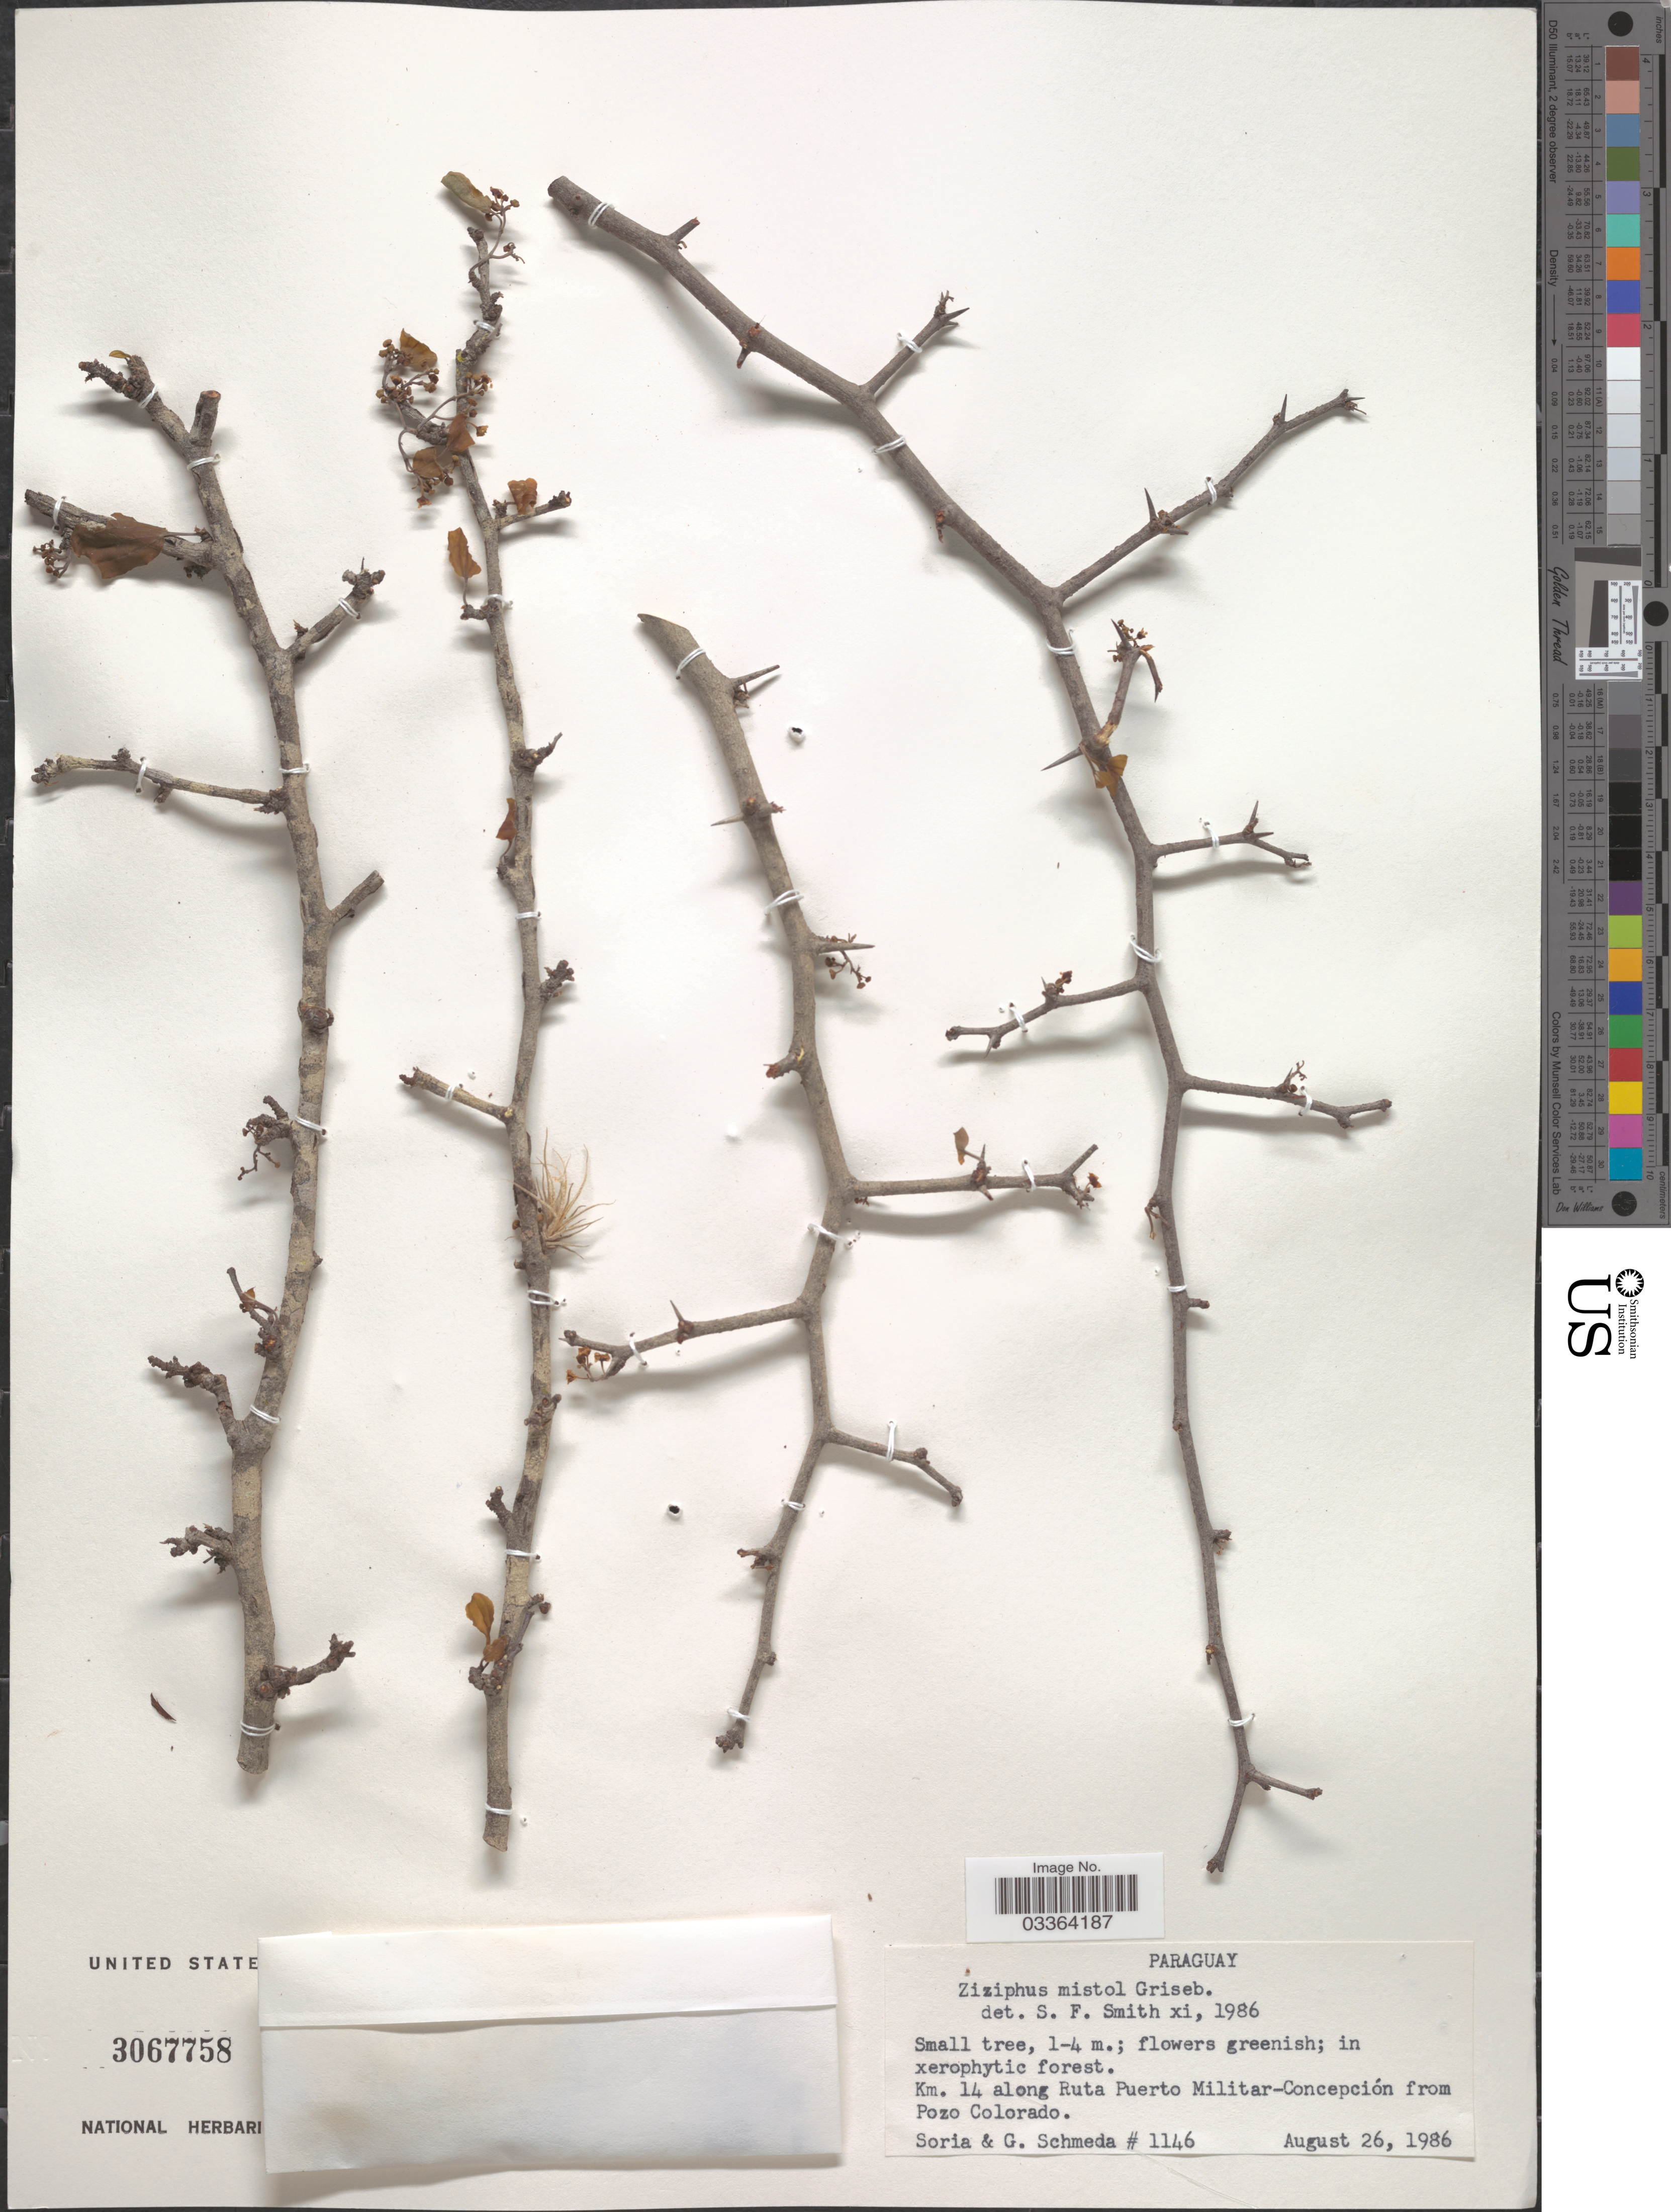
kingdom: Plantae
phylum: Tracheophyta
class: Magnoliopsida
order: Rosales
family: Rhamnaceae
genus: Sarcomphalus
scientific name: Sarcomphalus mistol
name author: (Griseb.) Hauenschild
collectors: Soria & G. Schmeda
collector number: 1146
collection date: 1986-08-26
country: Paraguay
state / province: Concepcion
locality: Km. 14 along Ruta Puerto Militar-Concepción from Pozo Colorado.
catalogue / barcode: US 3067758